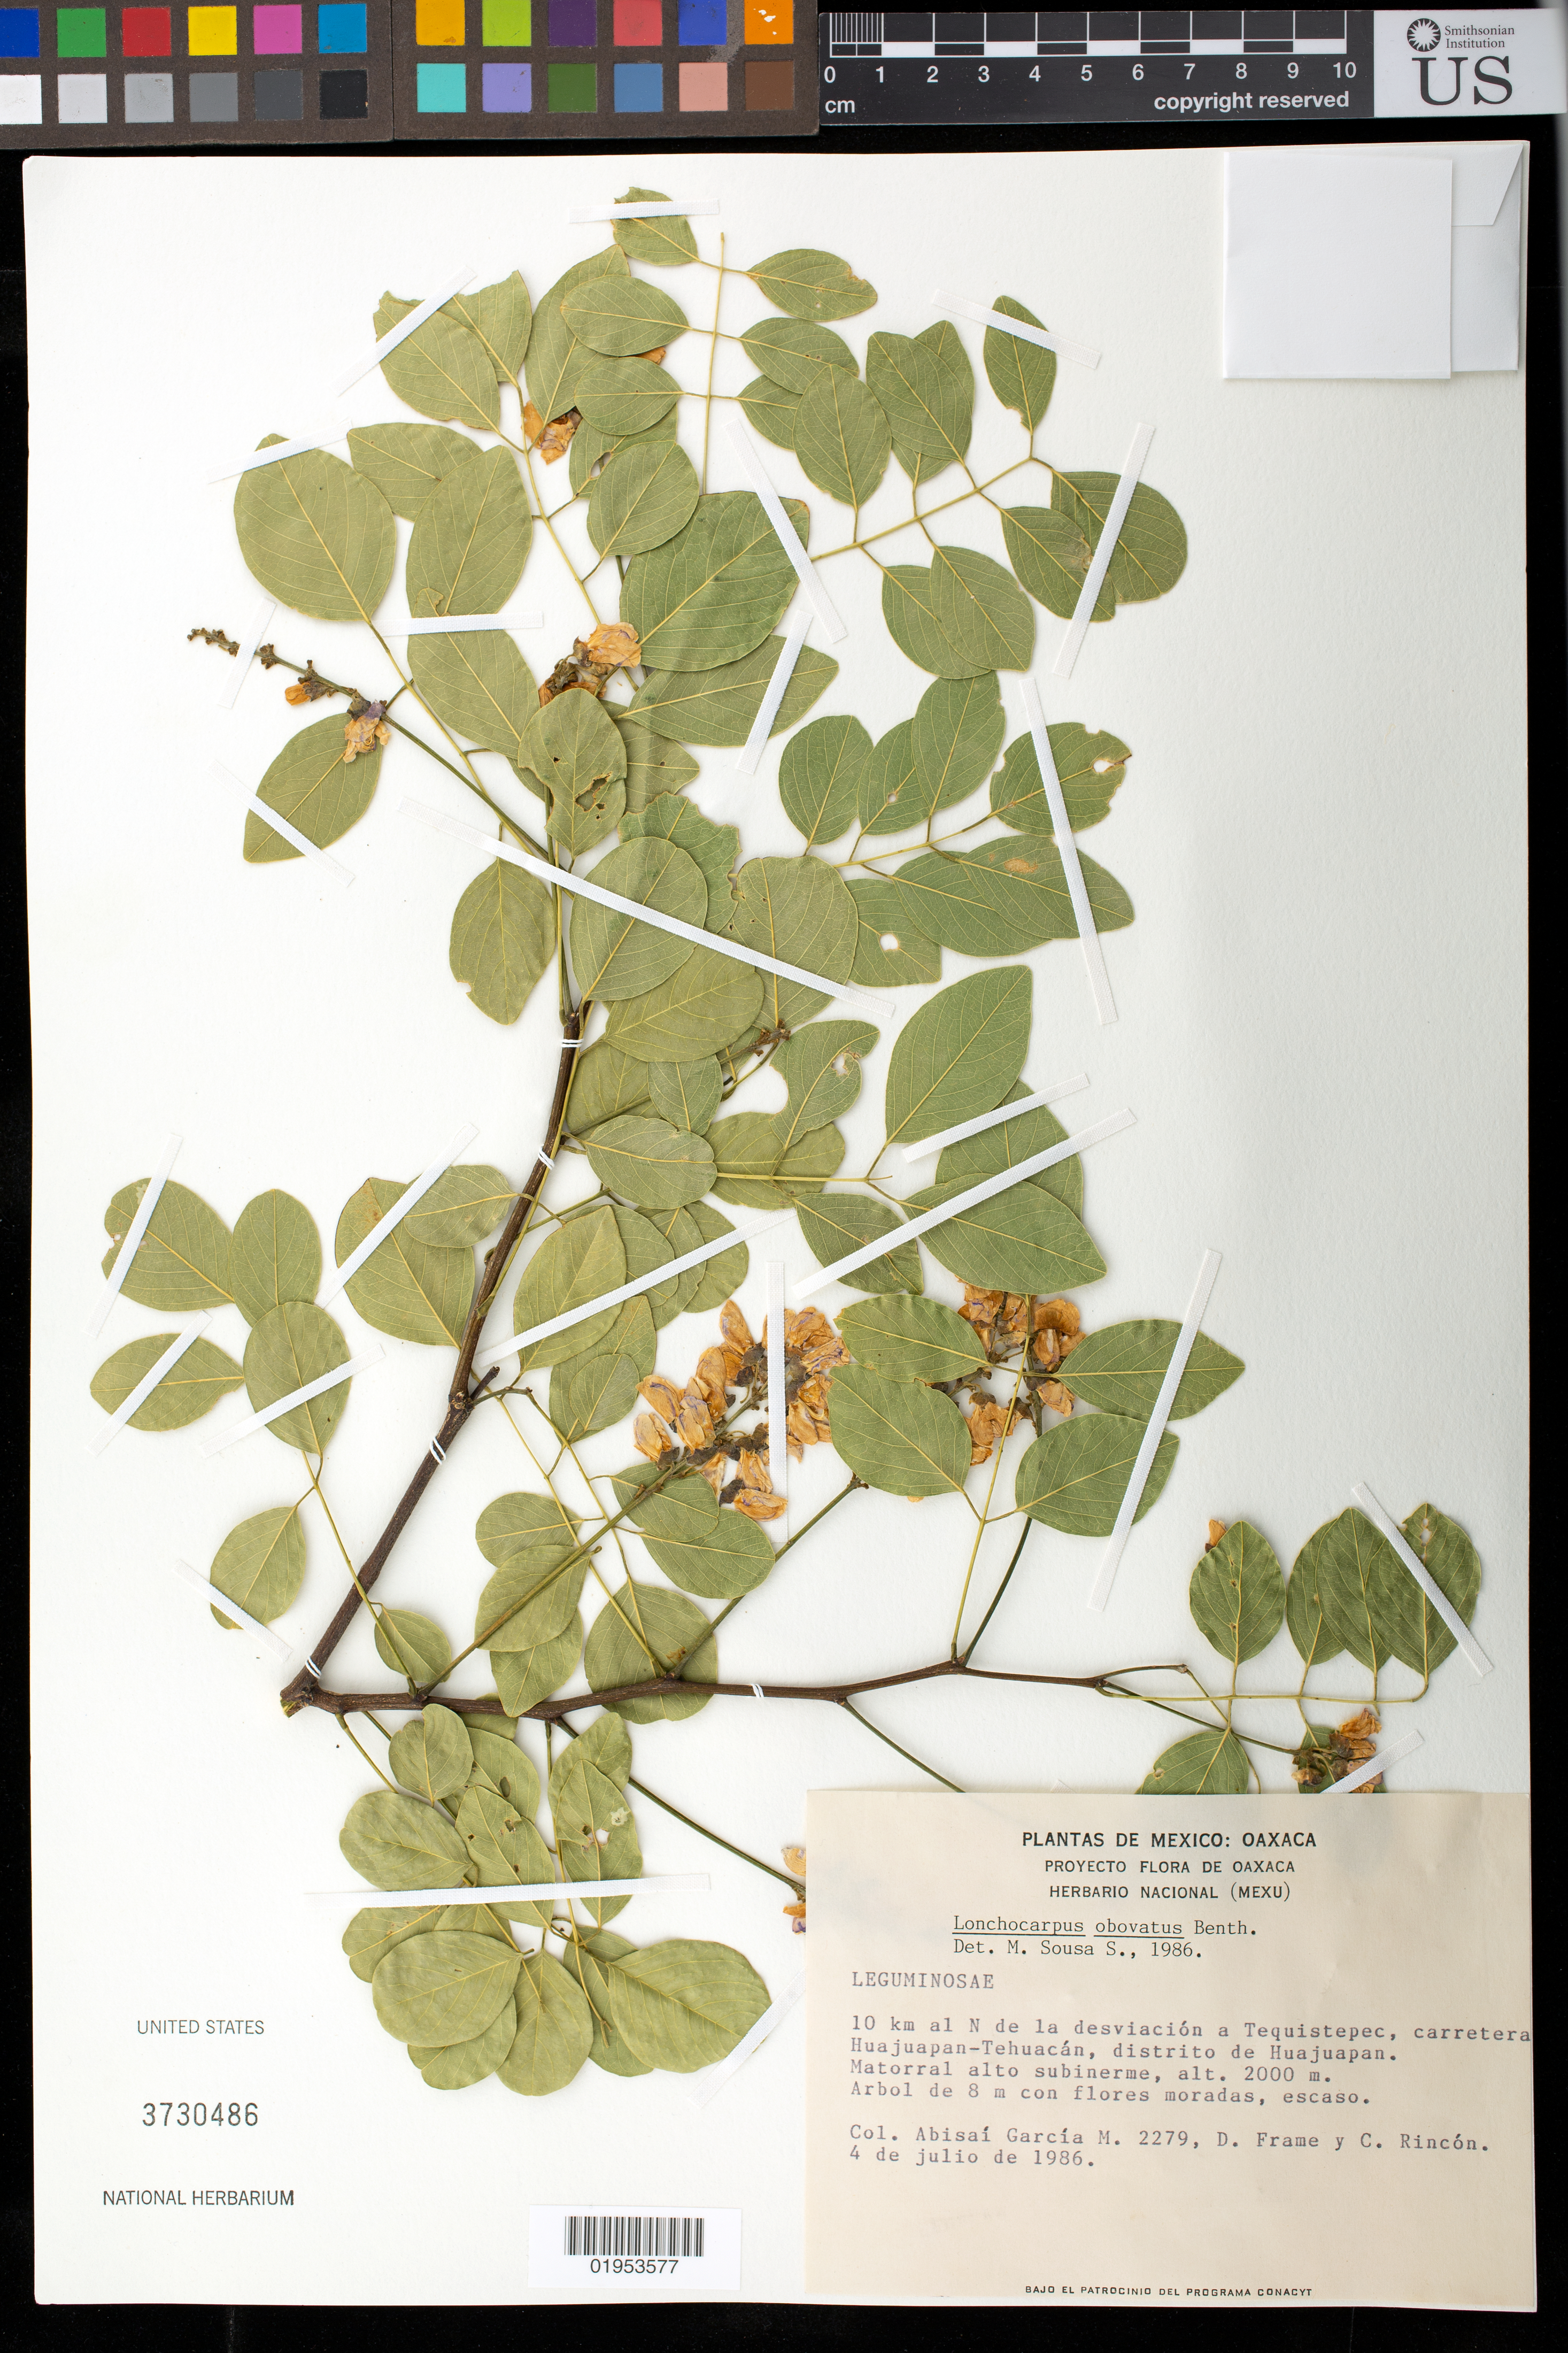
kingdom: Plantae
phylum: Tracheophyta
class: Magnoliopsida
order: Fabales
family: Fabaceae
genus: Lonchocarpus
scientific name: Lonchocarpus obovatus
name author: Benth.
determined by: Sousa S., Mario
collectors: A. García M., D. M. Frame & C. Rincón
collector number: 2279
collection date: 1986-07-04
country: Mexico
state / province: Oaxaca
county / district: Huajuapan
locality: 10 km al N de la desviación a Tequistepec, Carretera Huajuapan-Tehuacán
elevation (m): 2000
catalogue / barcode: US 3730486